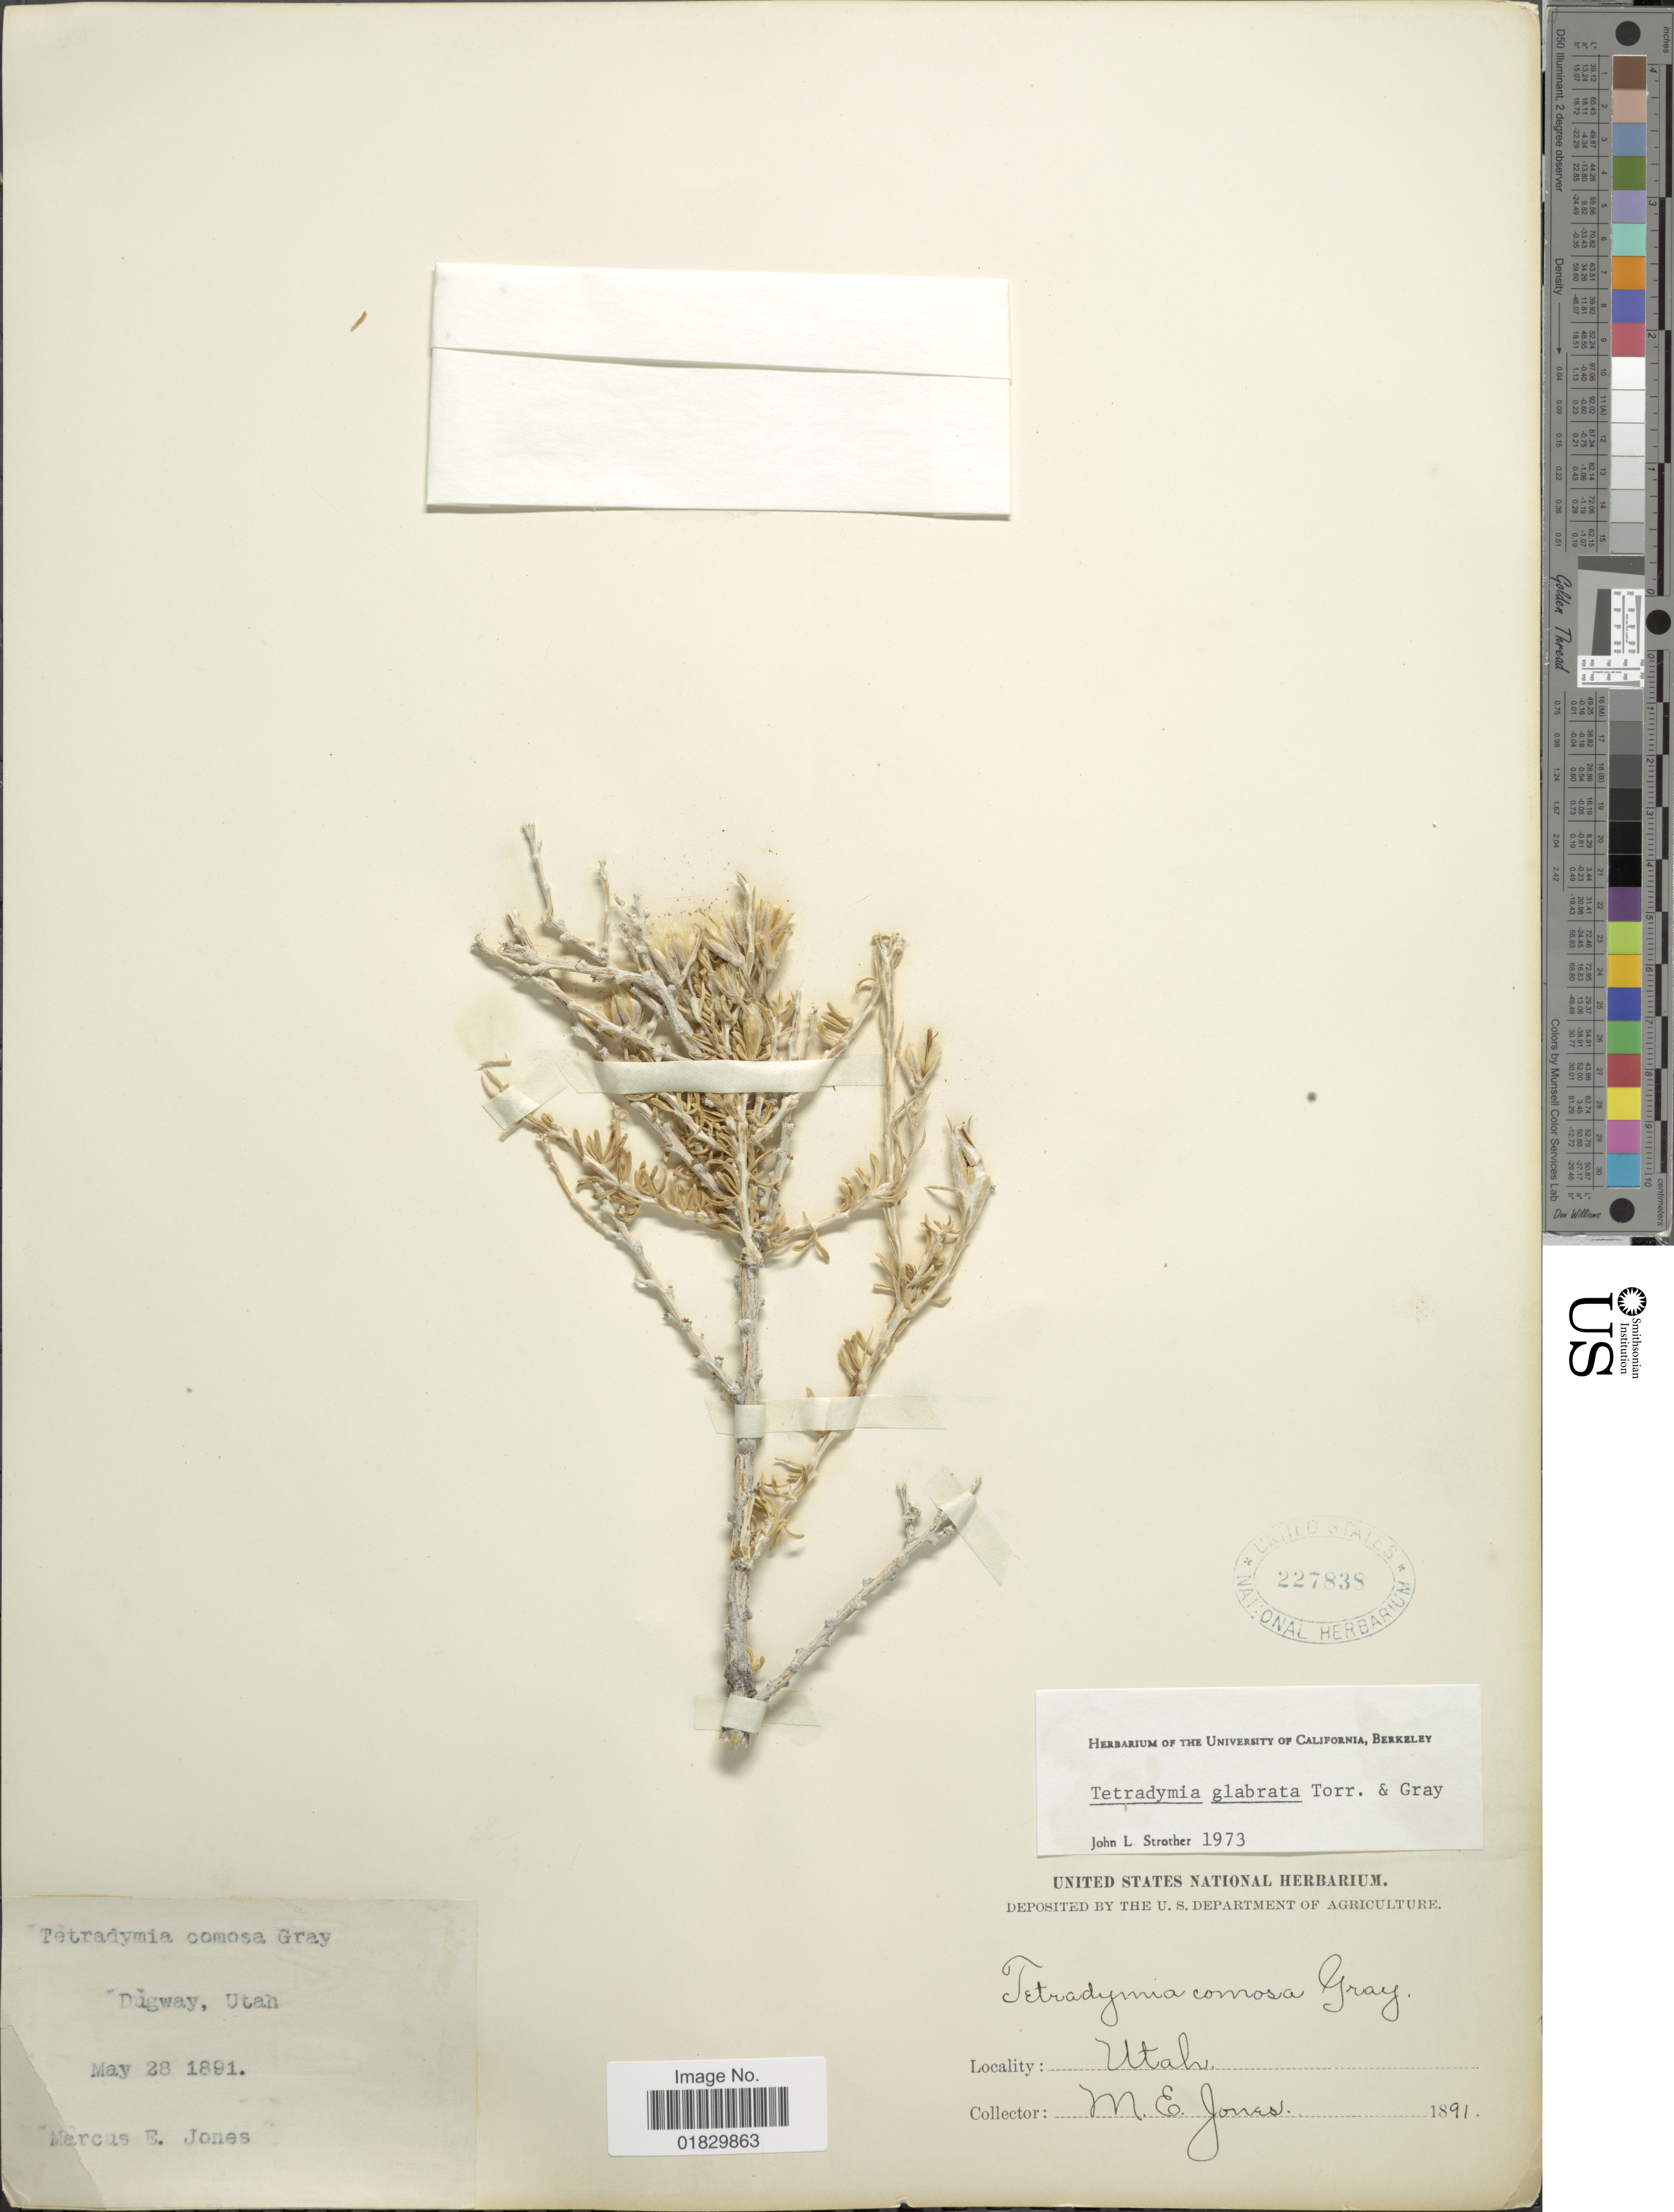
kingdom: Plantae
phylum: Tracheophyta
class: Magnoliopsida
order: Asterales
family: Asteraceae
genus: Tetradymia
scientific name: Tetradymia glabrata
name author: Torr. & A. Gray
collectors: M. E. Jones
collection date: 1891-05-28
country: United States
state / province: Utah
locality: Fugway, Utah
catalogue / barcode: US 227838